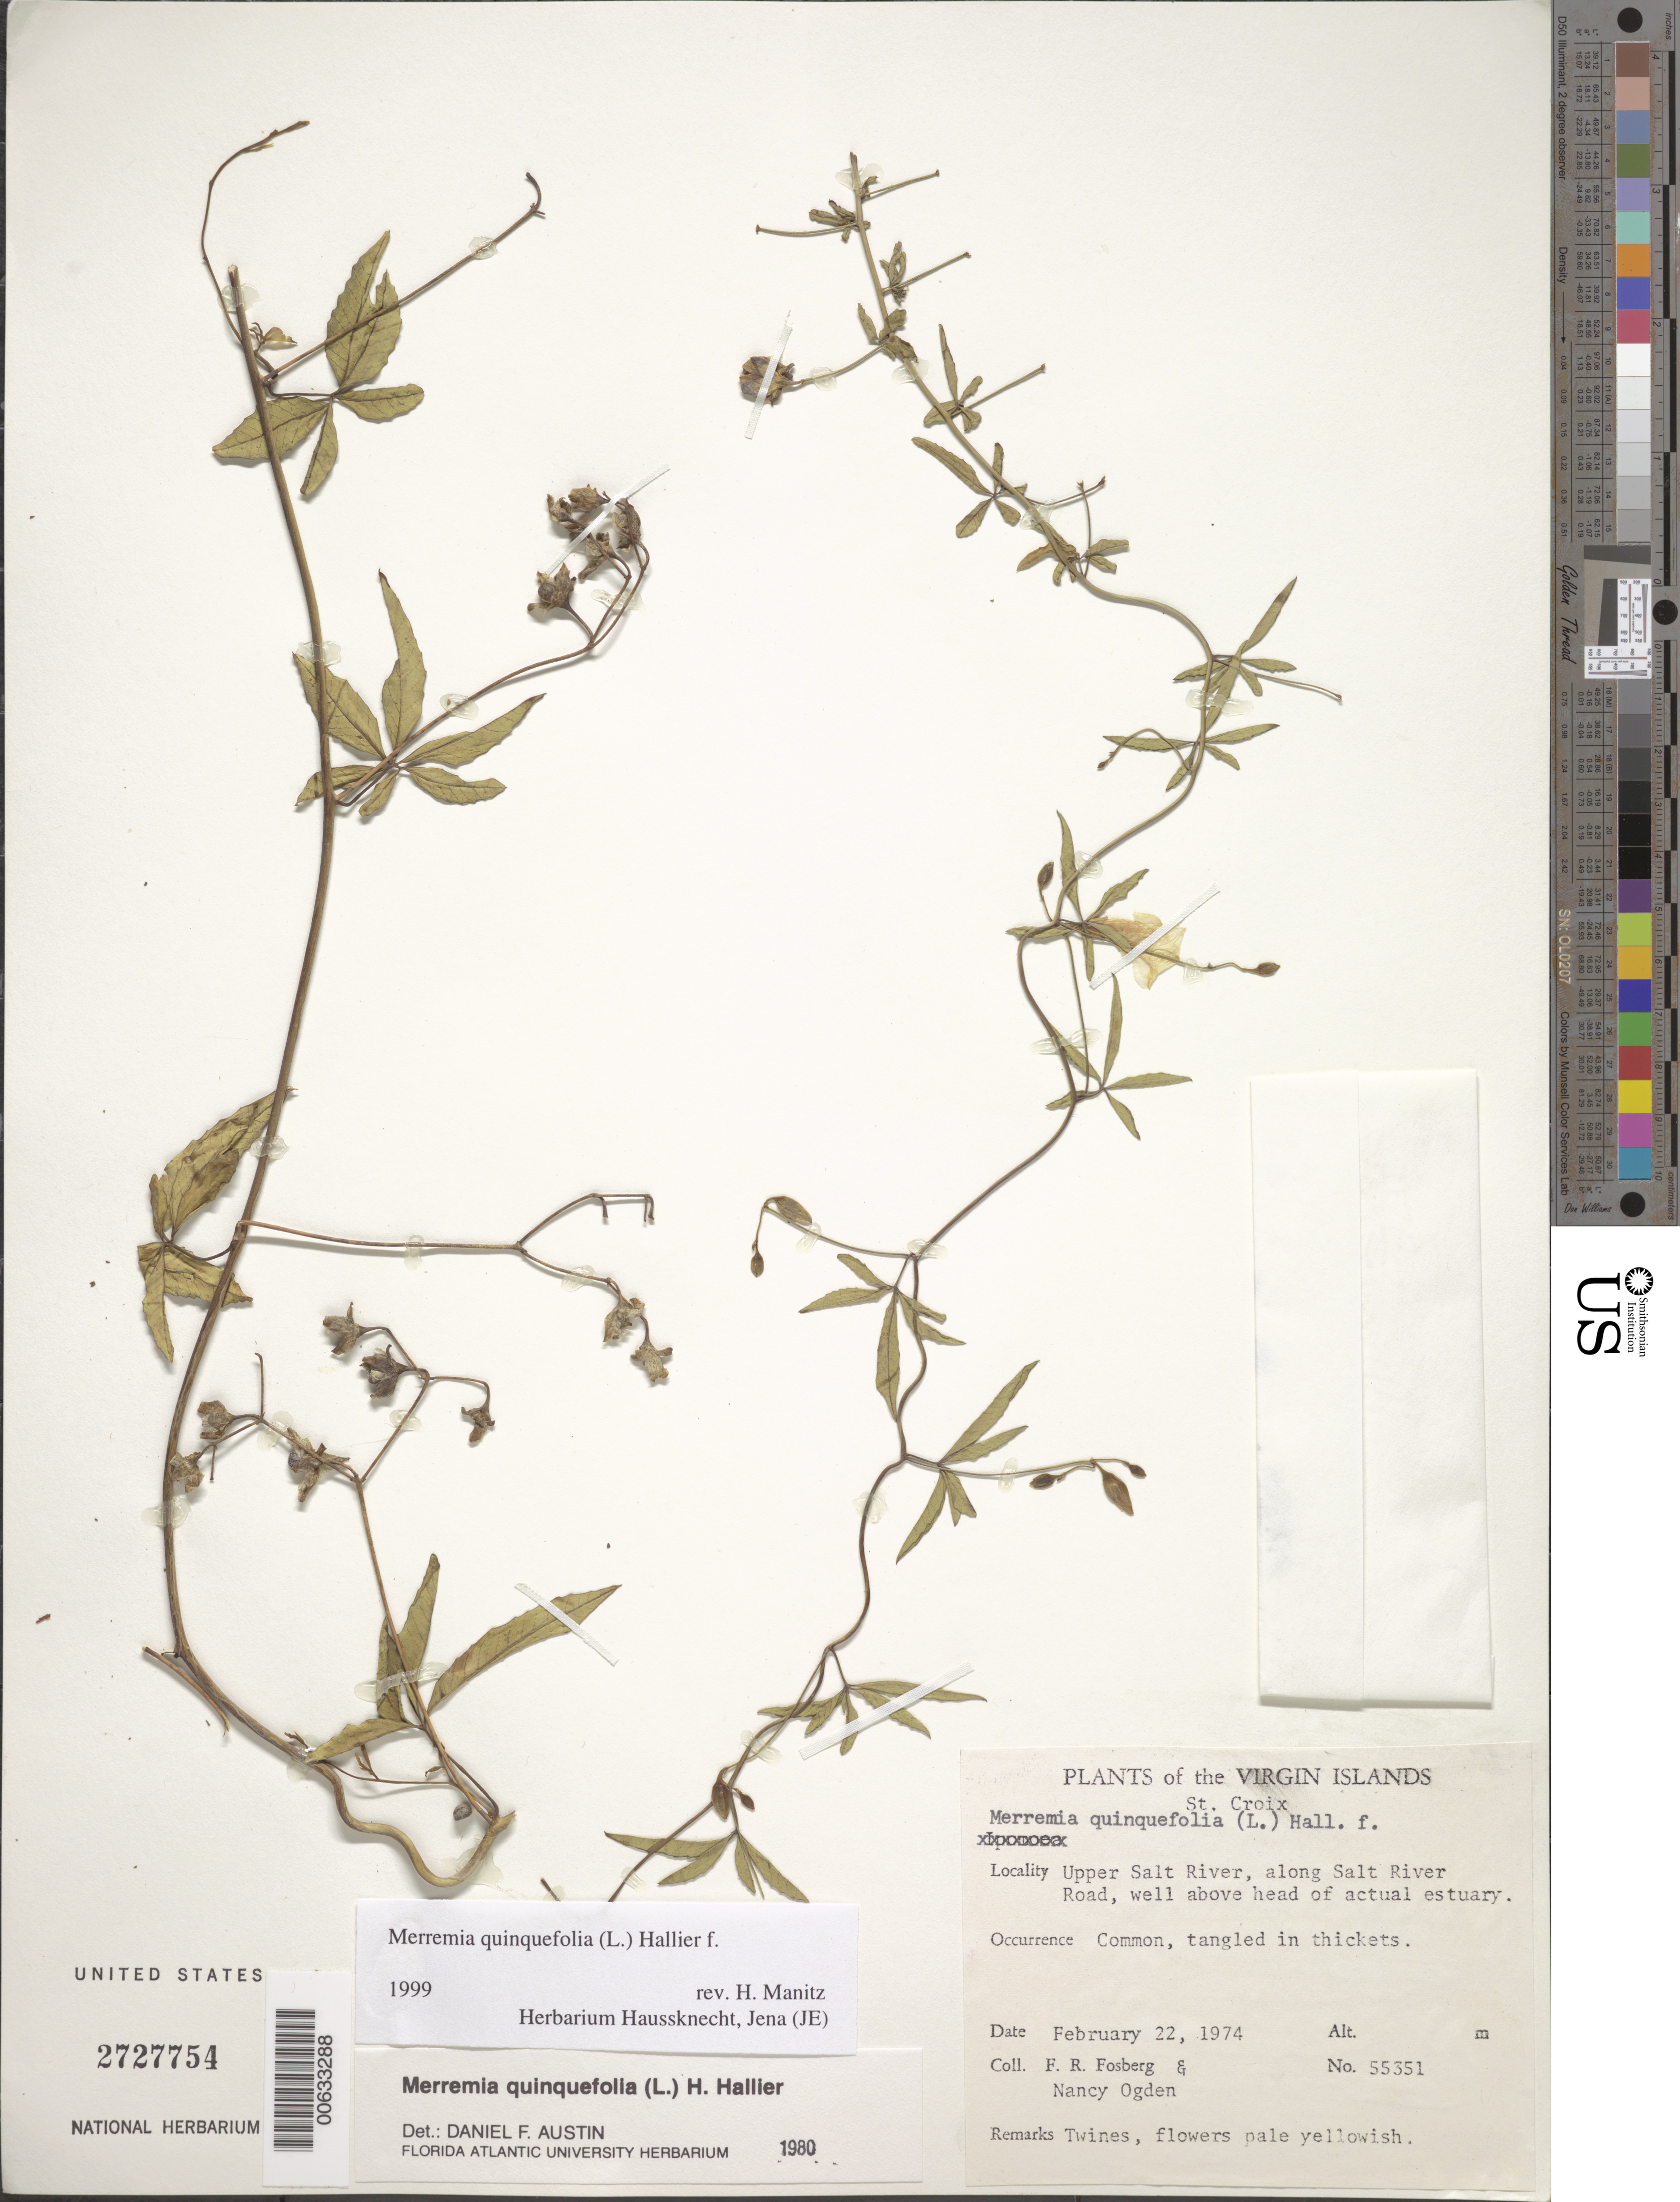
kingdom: Plantae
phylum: Tracheophyta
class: Magnoliopsida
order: Solanales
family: Convolvulaceae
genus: Distimake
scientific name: Distimake quinquefolius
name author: (L.) A. R. Simões & Staples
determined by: Strong, Mark T., (BOT), Smithsonian Institution - National Museum of Natural History (UNITED STATES)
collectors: F. R. Fosberg & N.B. Ogden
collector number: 55351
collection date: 1974-02-22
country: U.S. Virgin Islands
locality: Virgin Island: St. Croix, Upper Salt River, along Salt River Road, well above head of actual estuary.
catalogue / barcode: US 2727754